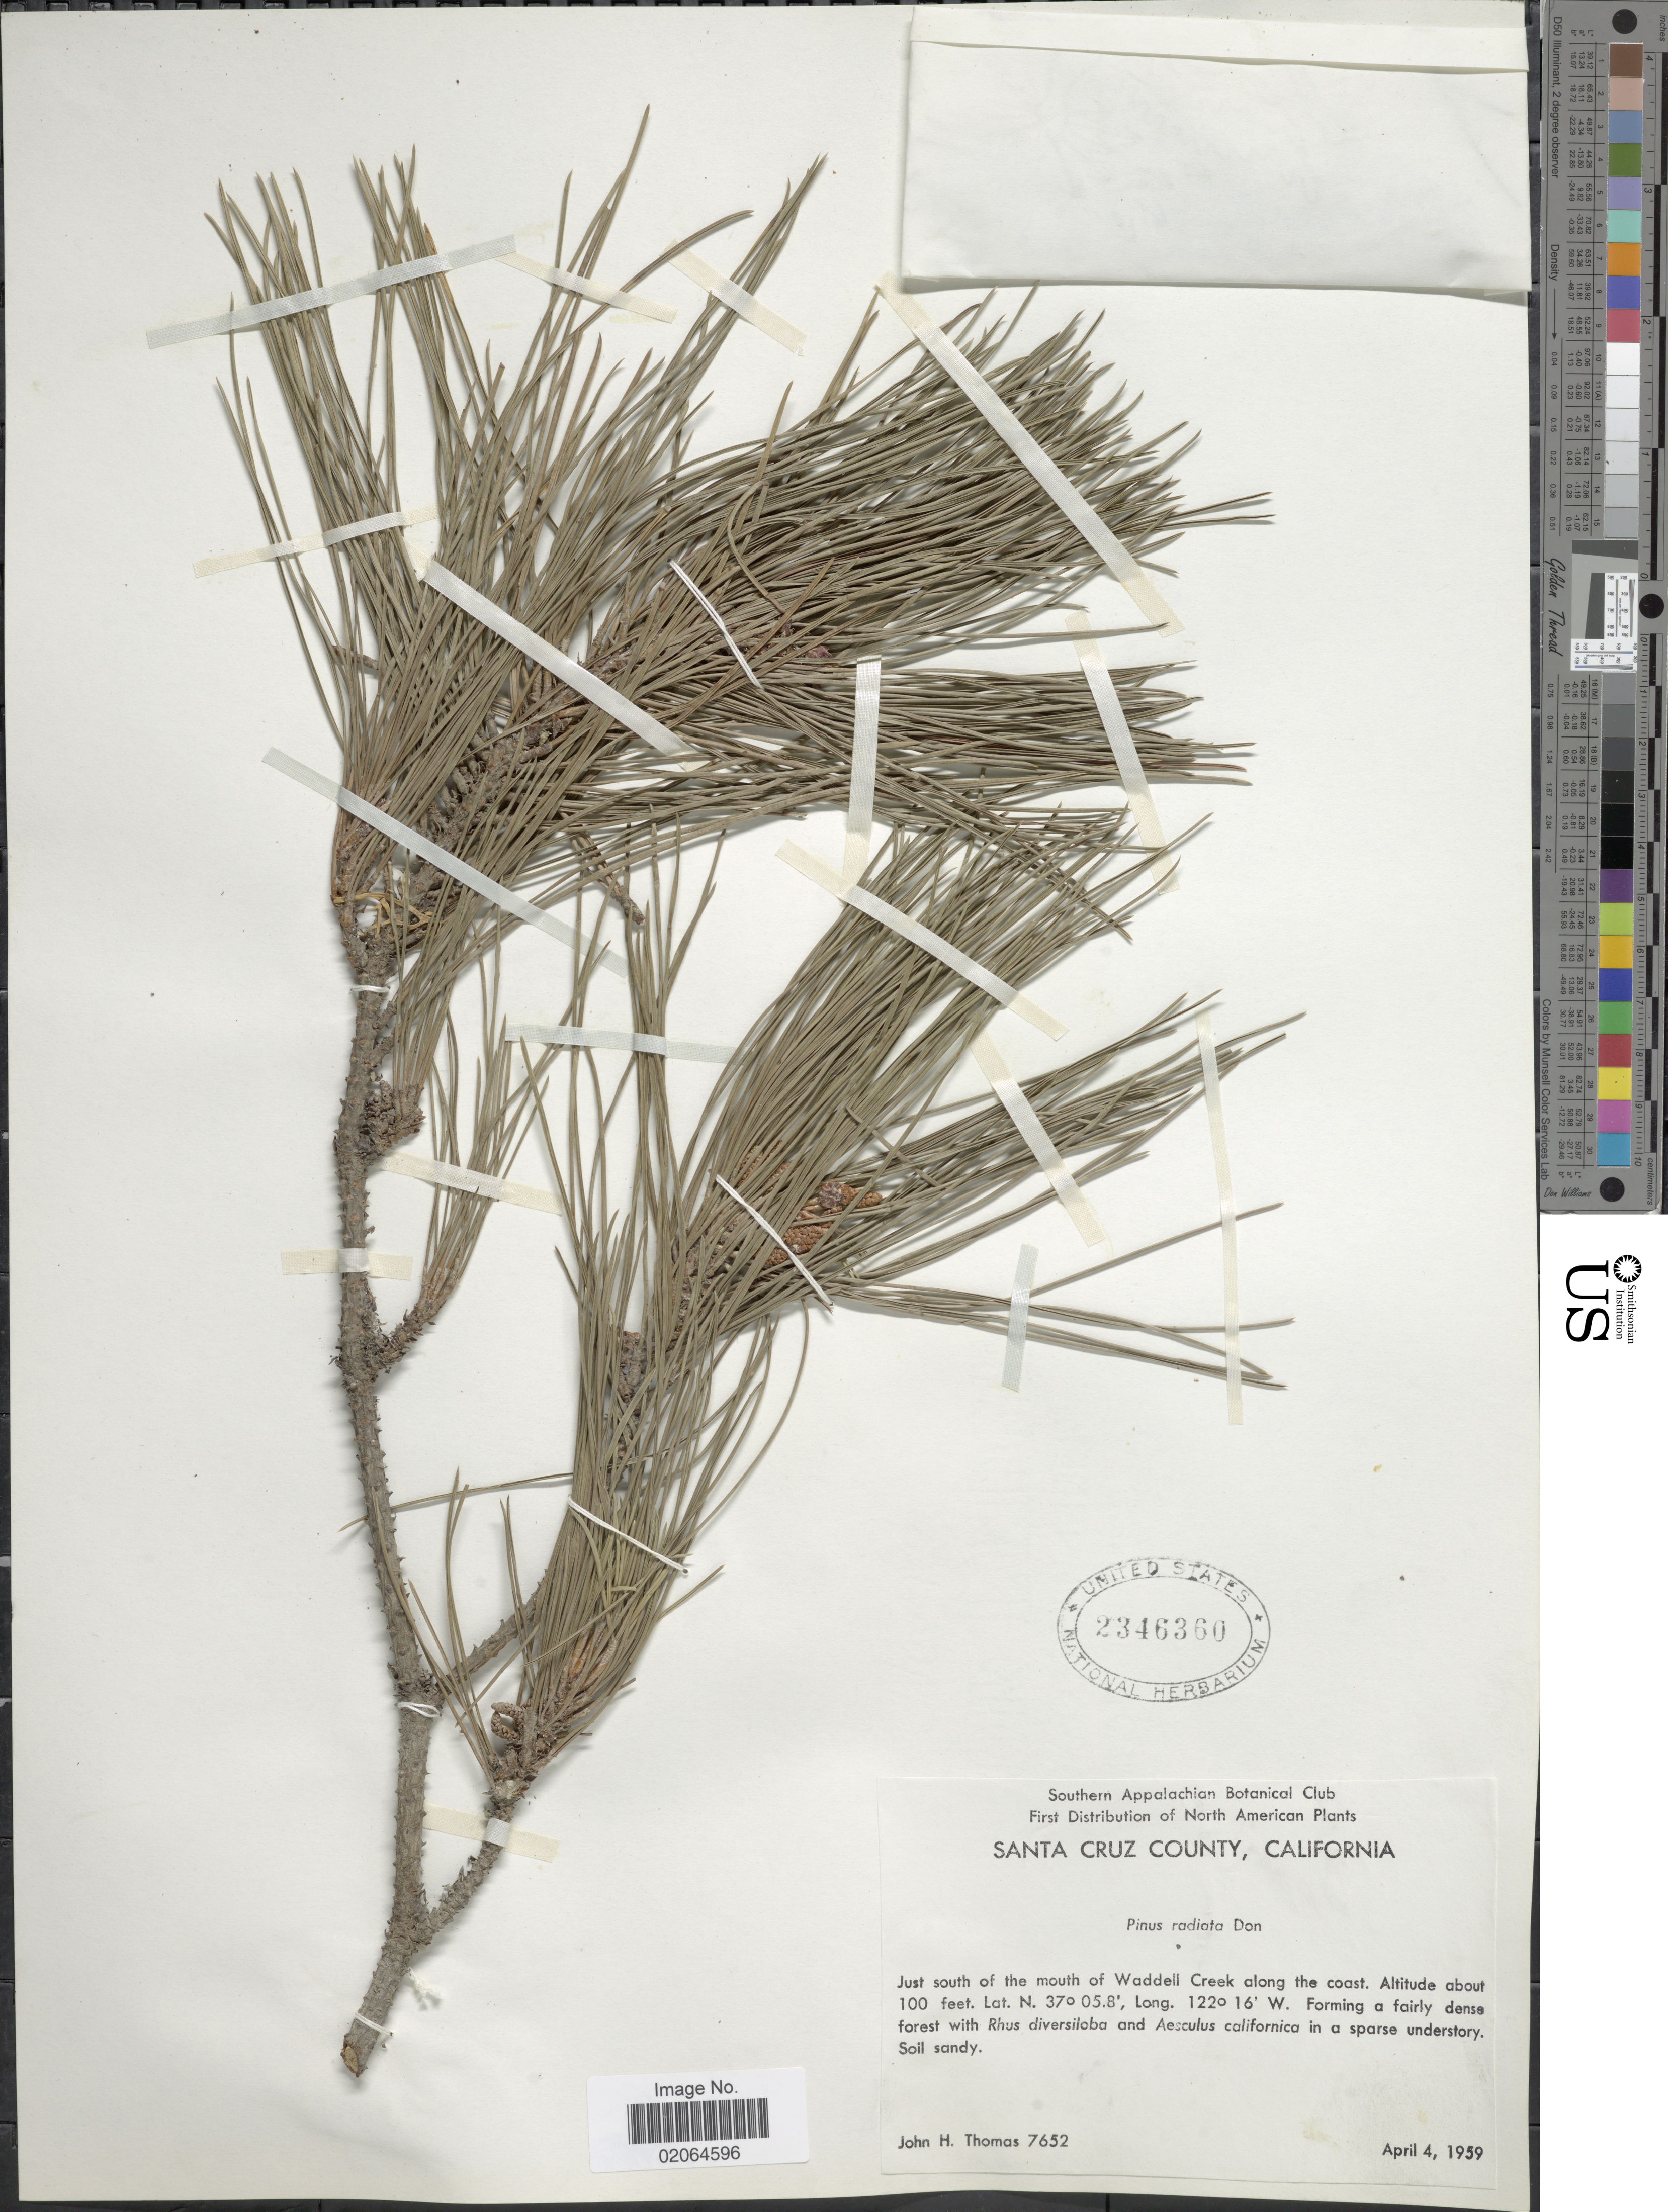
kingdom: Plantae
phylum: Tracheophyta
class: Pinopsida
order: Pinales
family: Pinaceae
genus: Pinus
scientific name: Pinus radiata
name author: D. Don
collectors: J. H. Thomas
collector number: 7652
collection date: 1959-04-04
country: United States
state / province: California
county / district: Santa Cruz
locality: Santa Cruz County, California, Just south of the mouth of Waddell Creek along the coast.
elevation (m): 30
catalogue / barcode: US 2346360